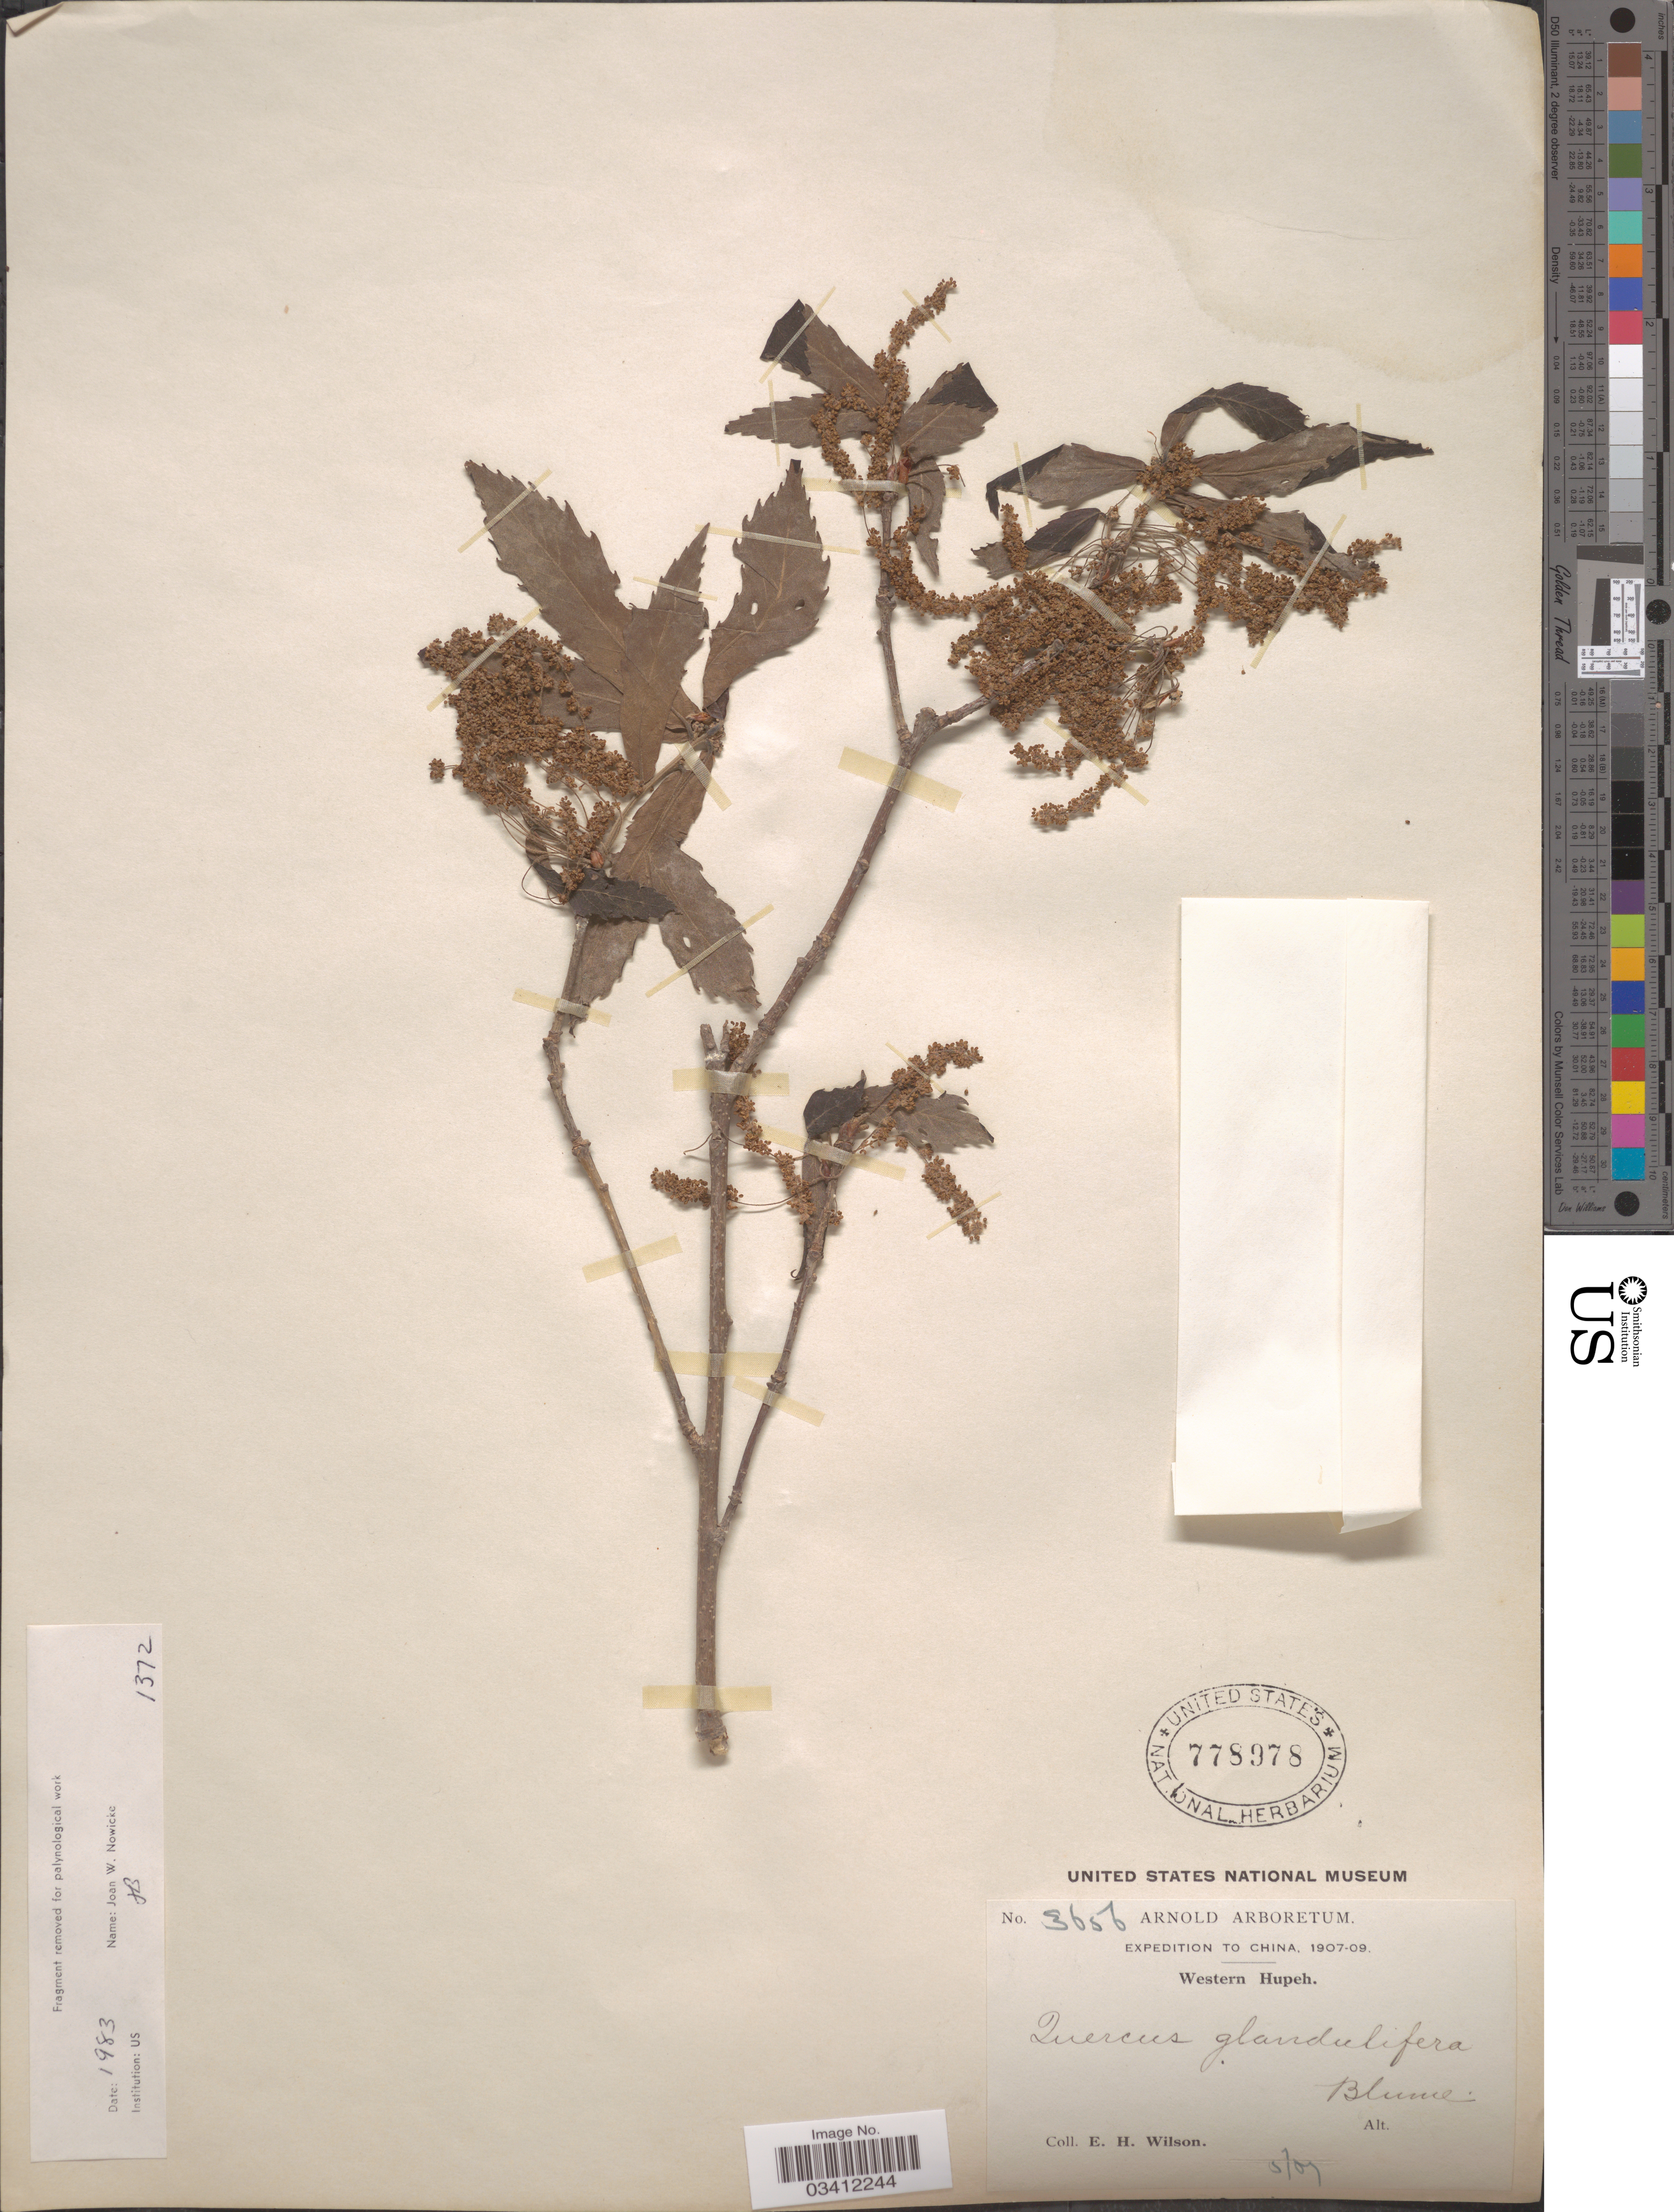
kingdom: Plantae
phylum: Tracheophyta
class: Magnoliopsida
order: Fagales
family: Fagaceae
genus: Quercus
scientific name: Quercus serrata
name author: Thunb.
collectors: E. Wilson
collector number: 3656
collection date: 1907-05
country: China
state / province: Hubei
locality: Western Hupeh.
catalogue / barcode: US 778978